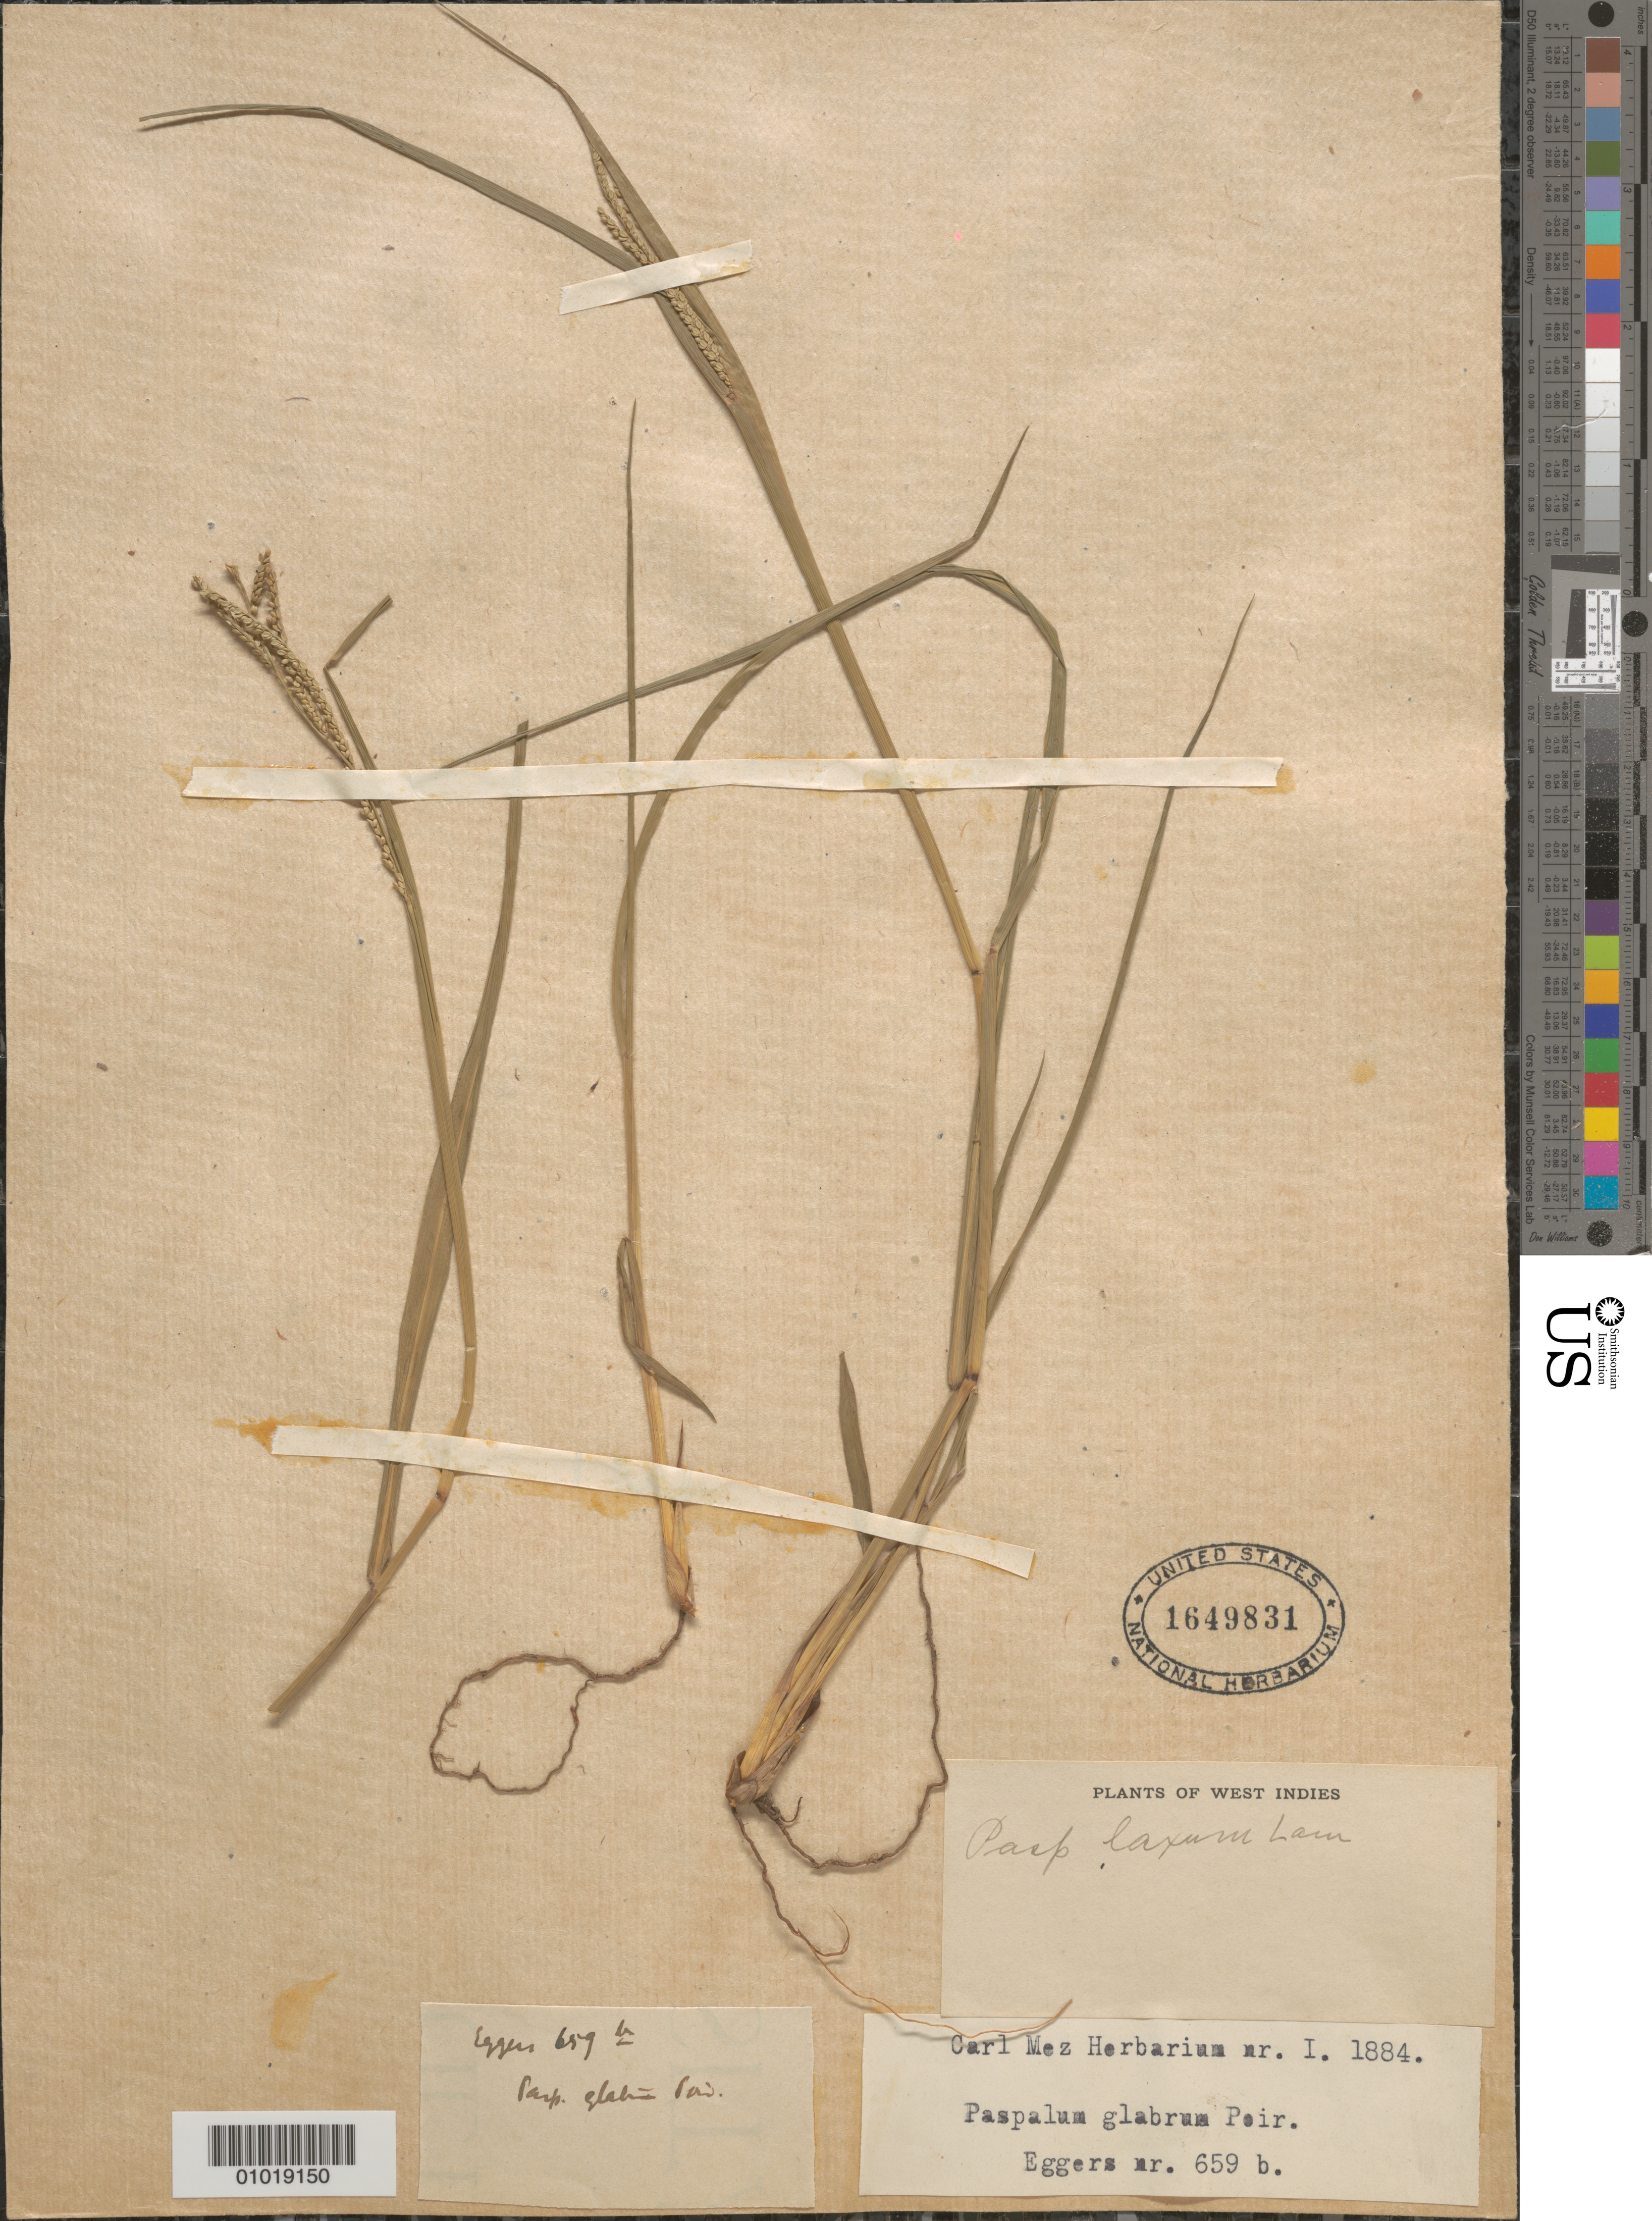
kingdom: Plantae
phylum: Tracheophyta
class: Liliopsida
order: Poales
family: Poaceae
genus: Paspalum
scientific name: Paspalum laxum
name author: Lam.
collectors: H. F. A. von Eggers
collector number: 659b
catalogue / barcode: US 1649831